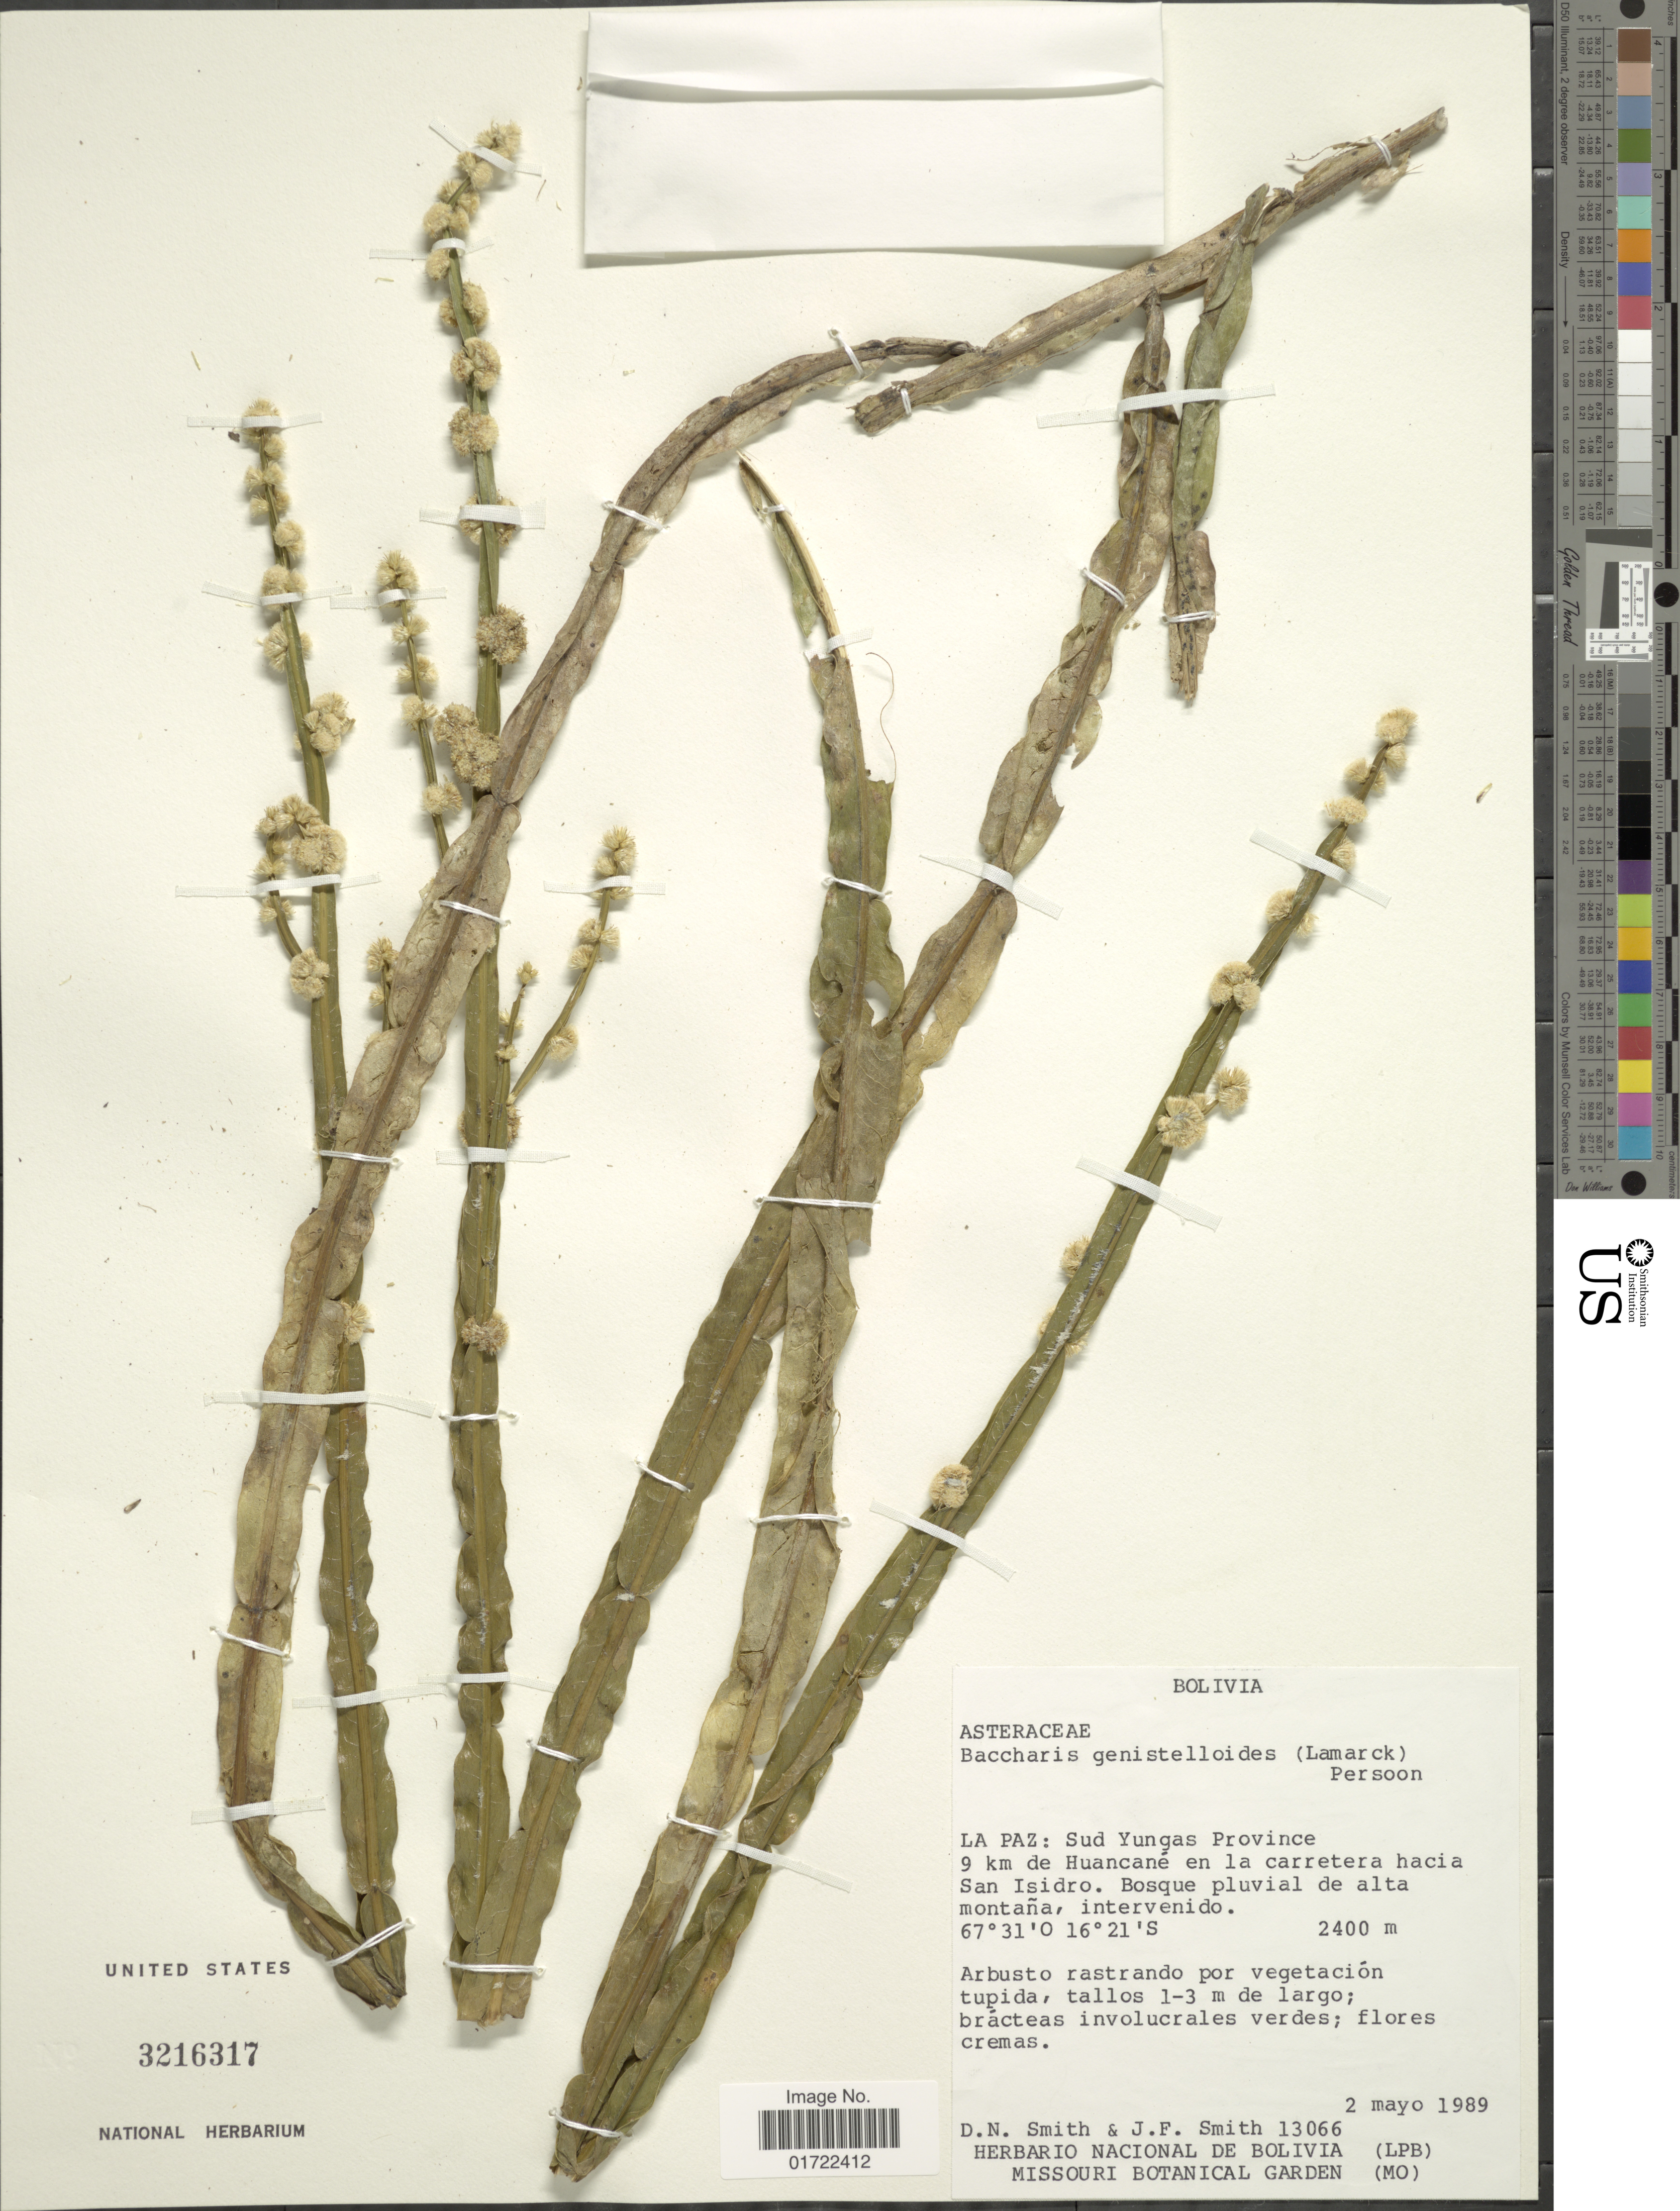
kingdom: Plantae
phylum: Tracheophyta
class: Magnoliopsida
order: Asterales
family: Asteraceae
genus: Baccharis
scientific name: Baccharis genistelloides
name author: (Lam.) Pers.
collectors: D. Smith & J. Smith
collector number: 13066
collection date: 1989-05-02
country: Bolivia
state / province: La Paz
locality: Sud Yungas Province, 9 km de Huancane en la carretera hacia San Isidro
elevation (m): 2400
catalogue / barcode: US 3216317